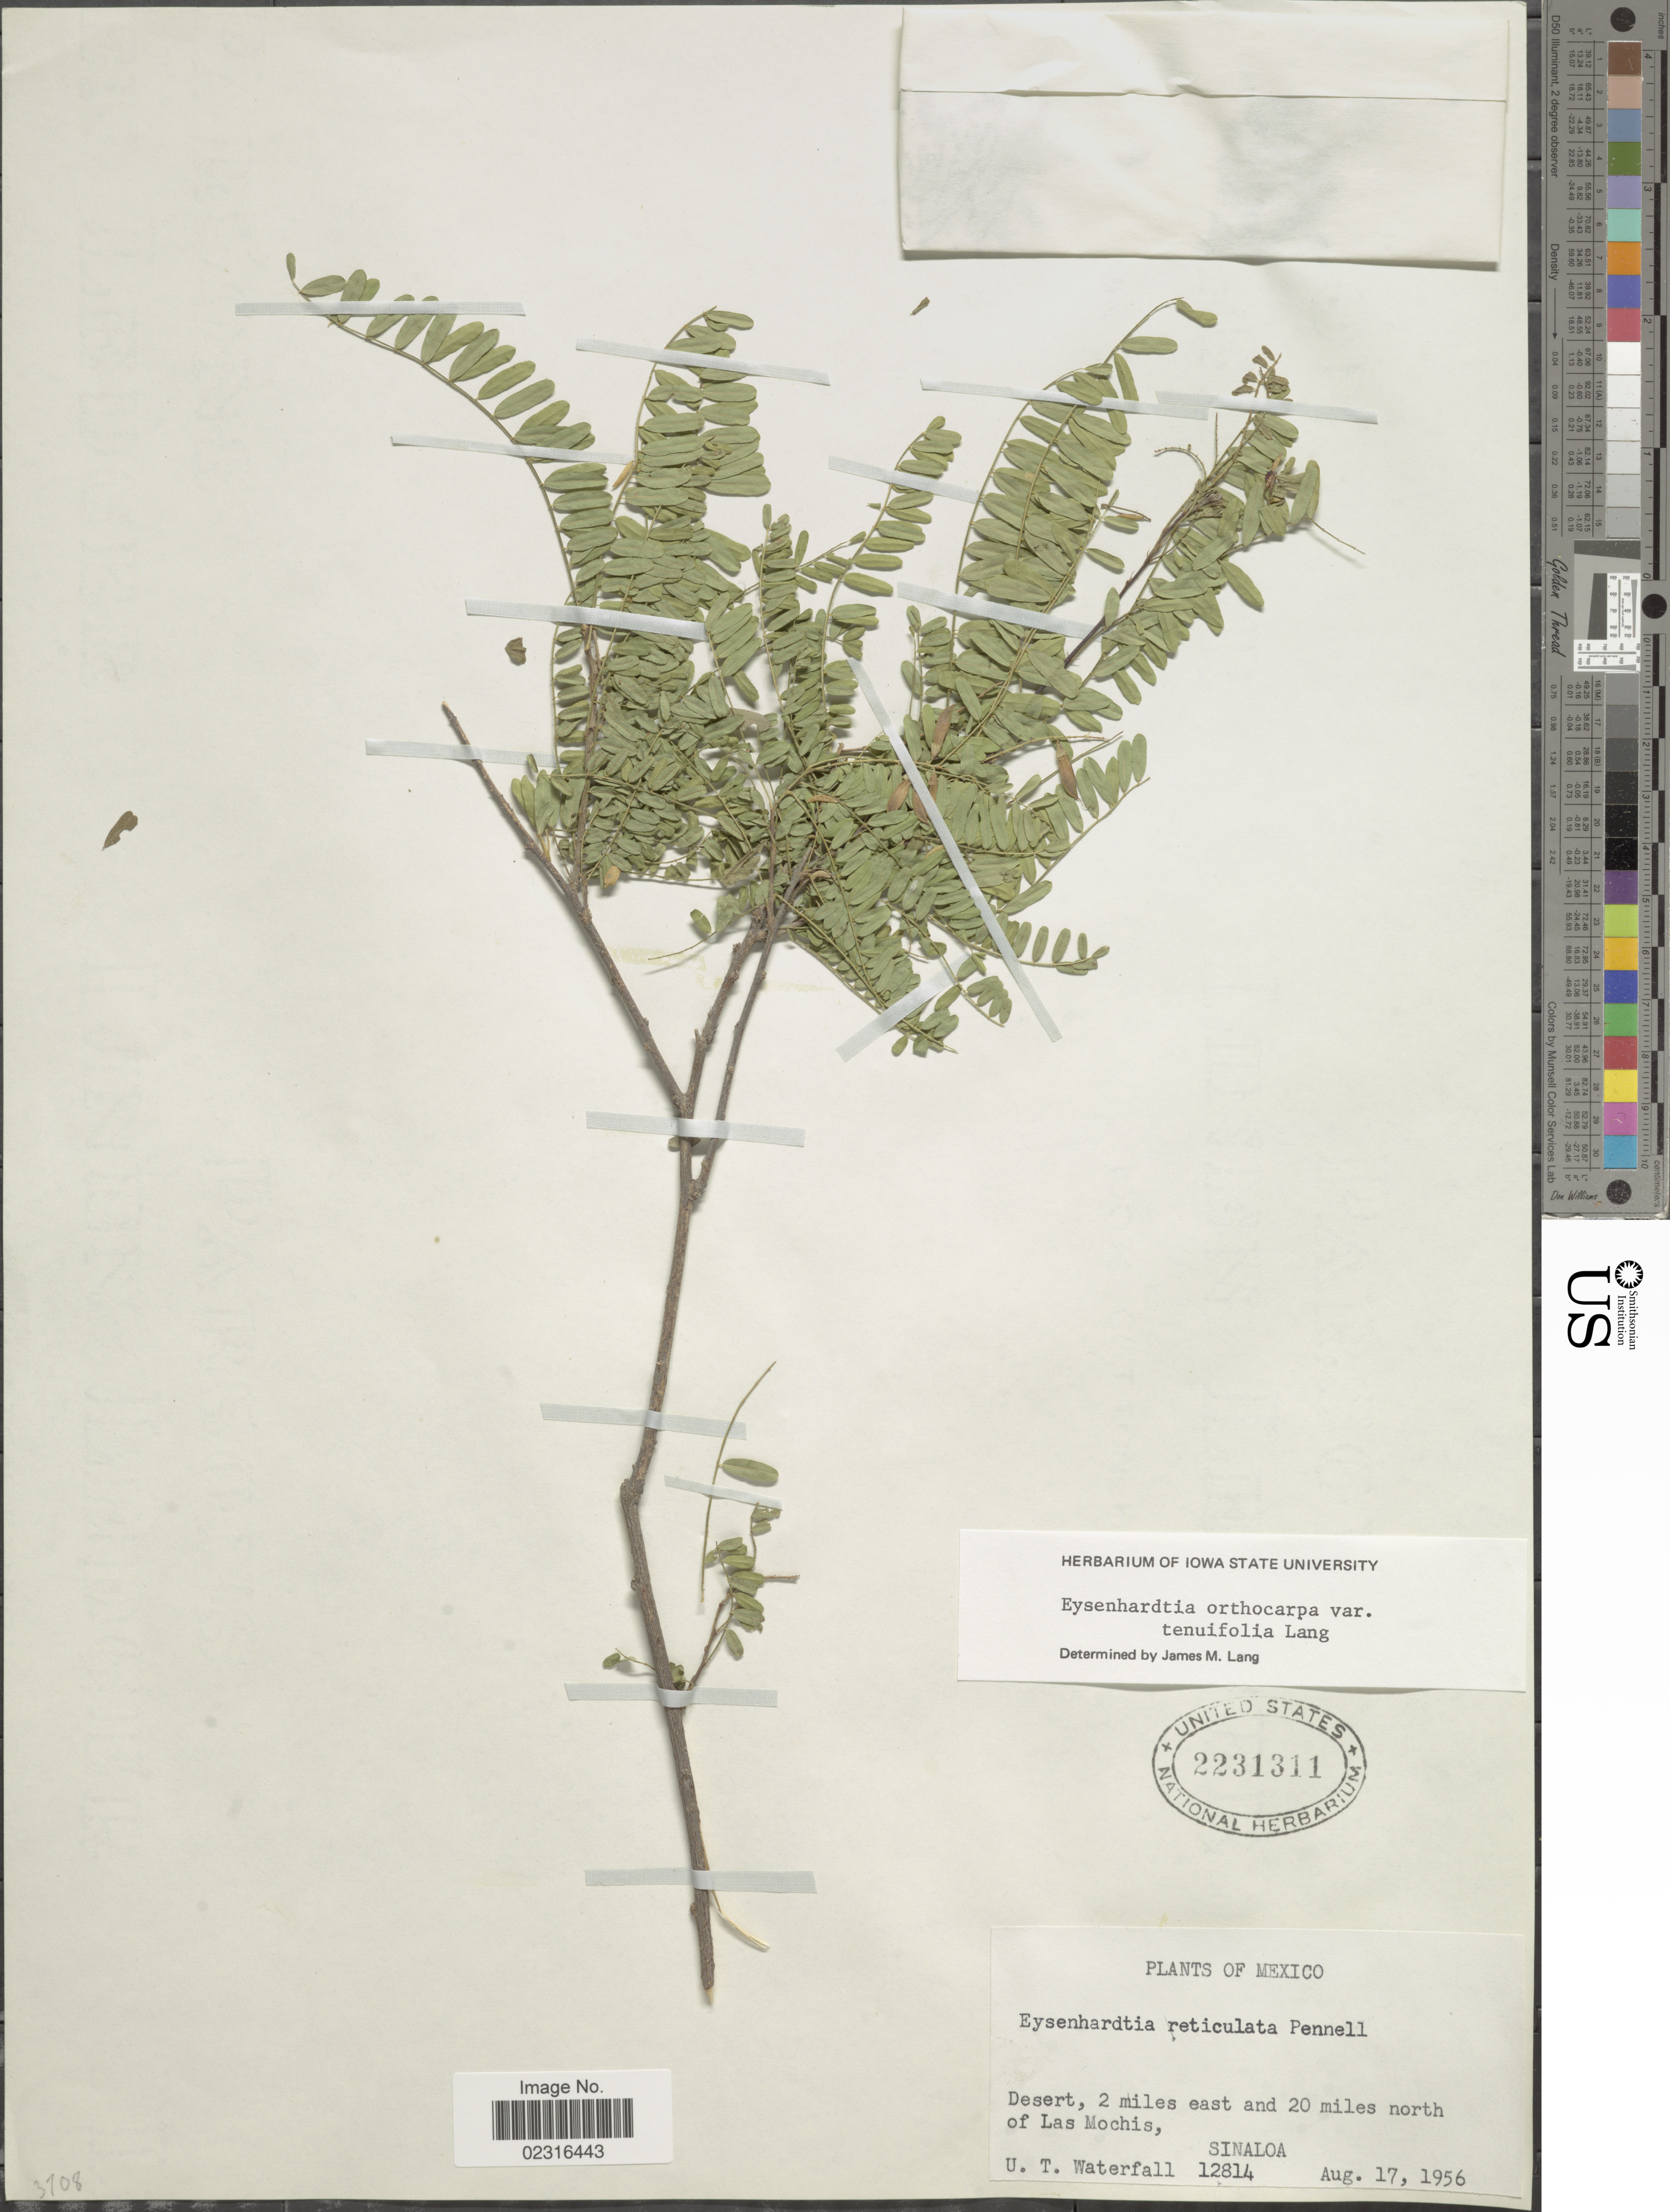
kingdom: Plantae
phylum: Tracheophyta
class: Magnoliopsida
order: Fabales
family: Fabaceae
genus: Eysenhardtia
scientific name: Eysenhardtia orthocarpa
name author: (A. Gray) S. Watson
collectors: U. T. Waterfall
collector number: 12814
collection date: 1956-08-17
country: Mexico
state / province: Sinaloa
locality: Desert, 2 miles east and 20 miles north of Las Mochis.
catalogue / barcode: US 2231311